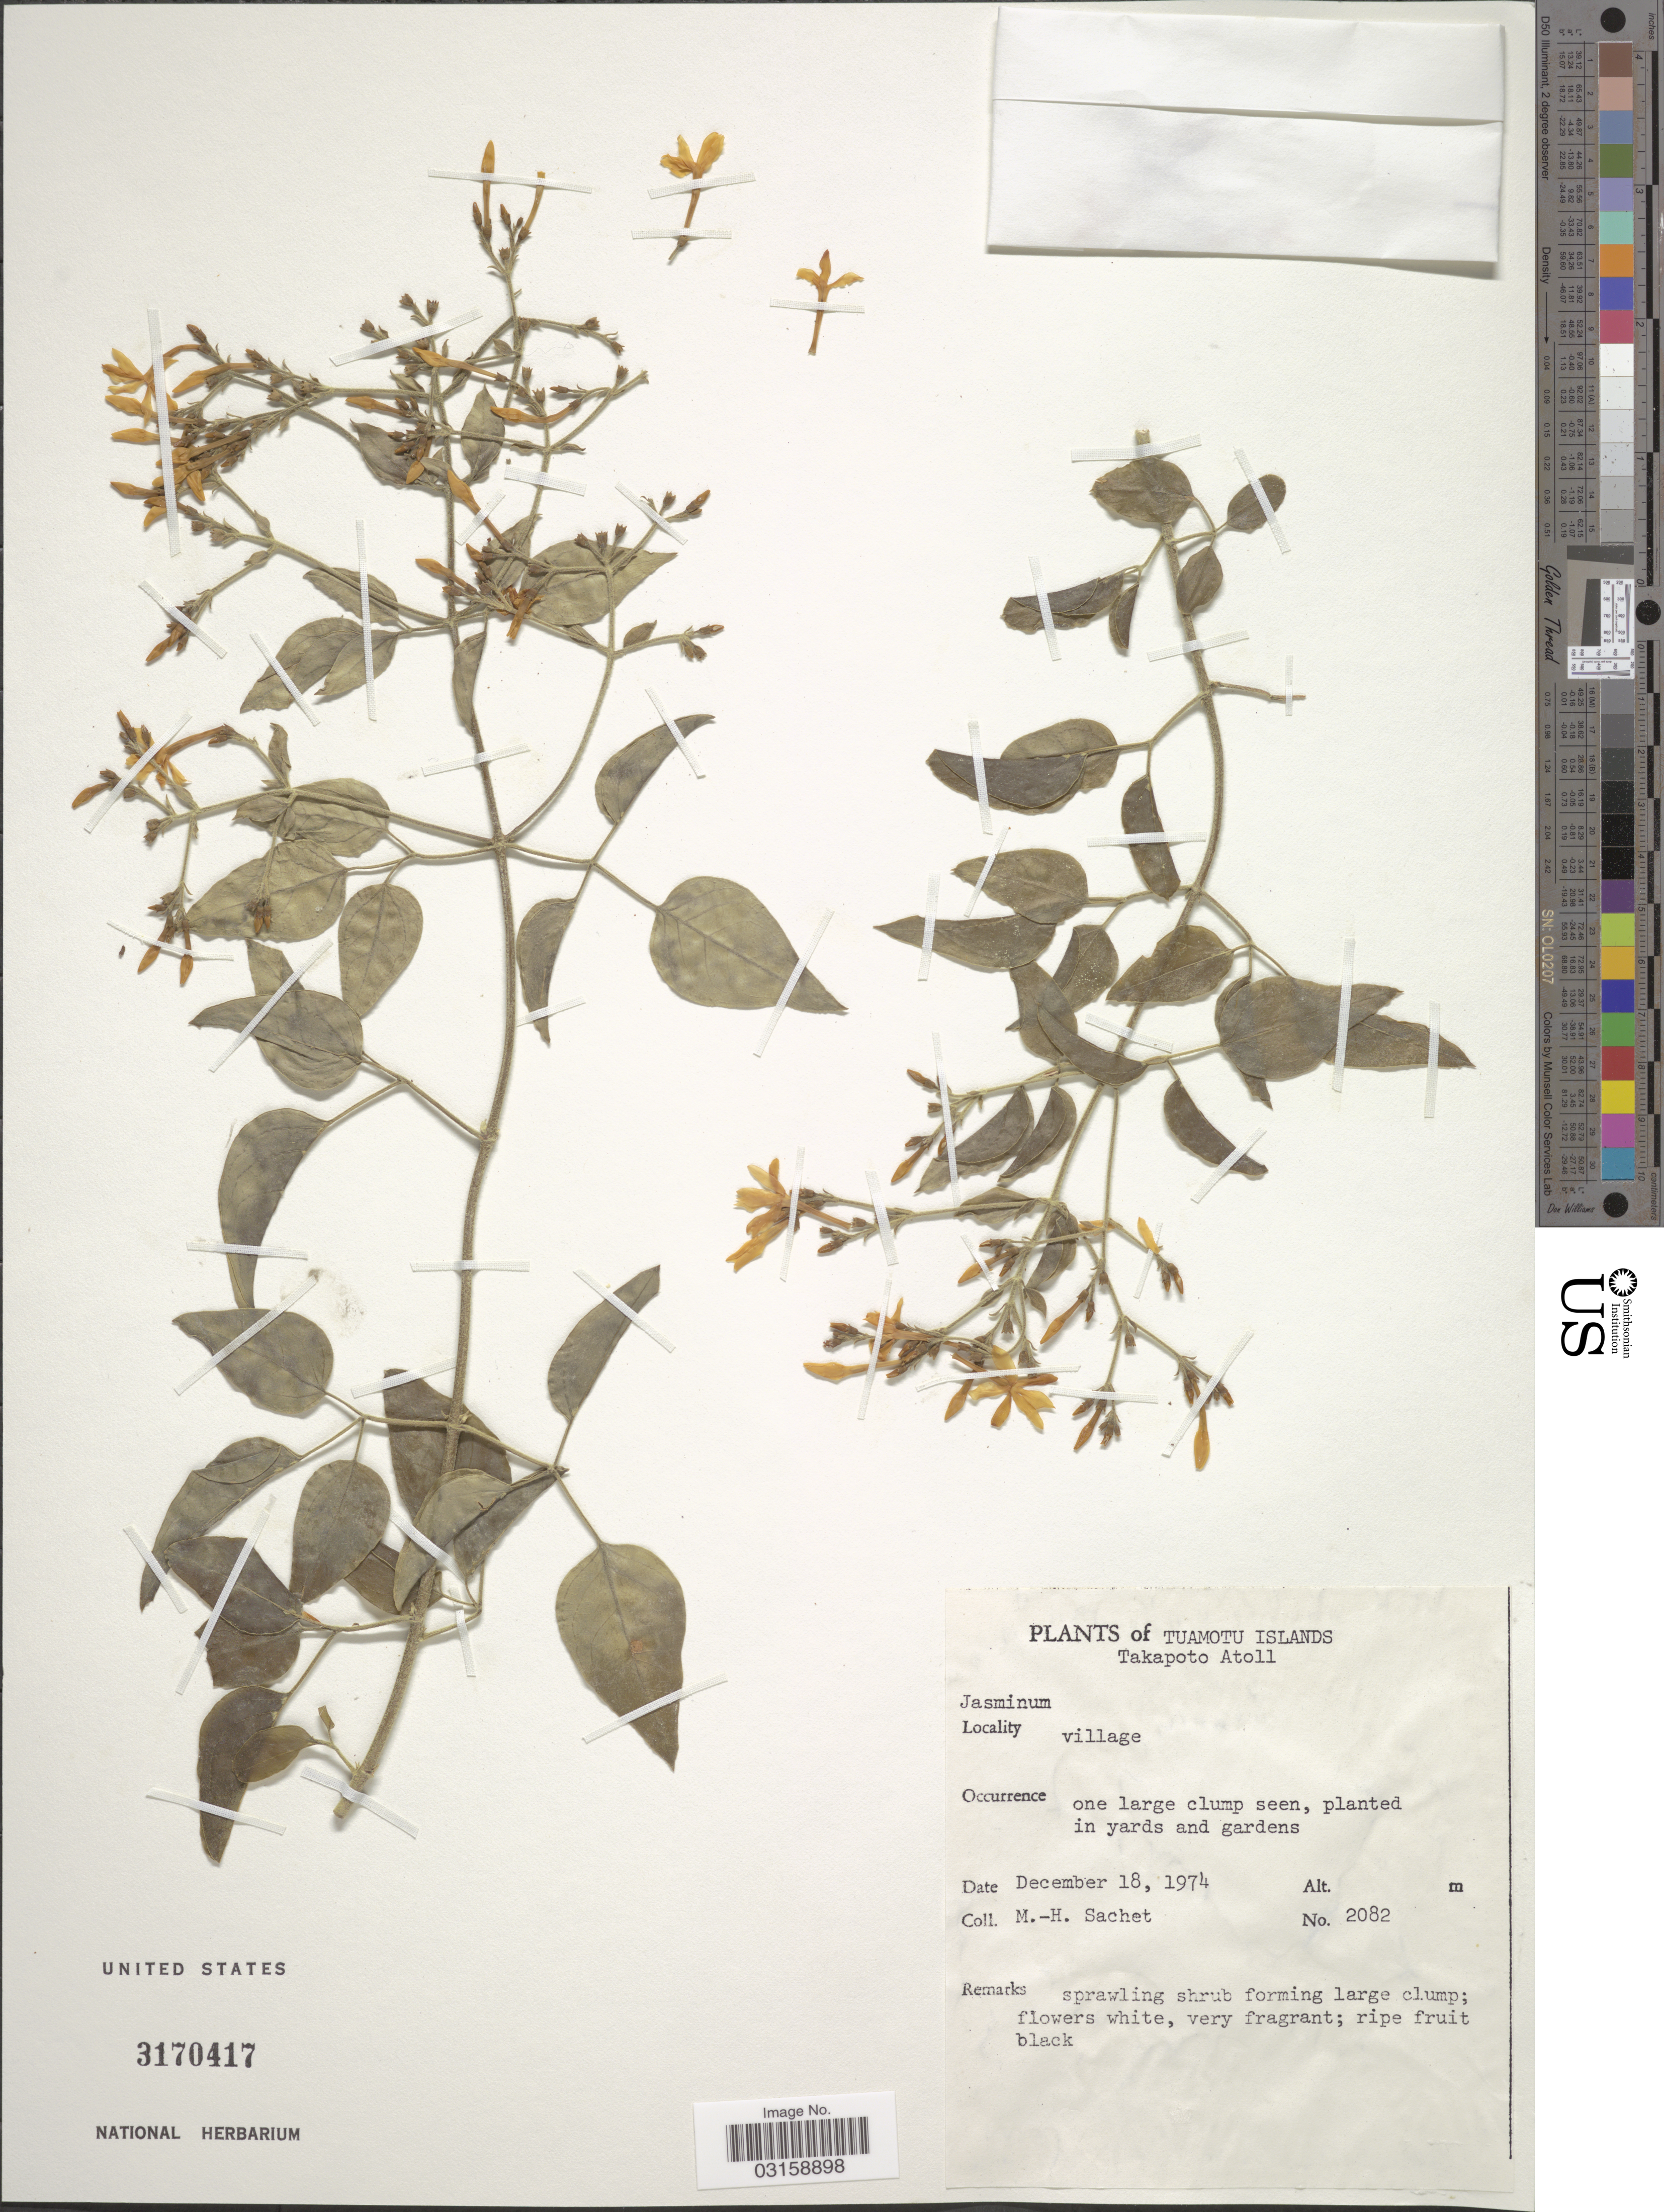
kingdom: Plantae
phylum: Tracheophyta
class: Magnoliopsida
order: Lamiales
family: Oleaceae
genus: Jasminum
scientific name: Jasminum sp.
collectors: M.-H. Sachet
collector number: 2082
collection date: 1974-12-18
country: French Polynesia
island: Takapoto Atoll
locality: Tuamotu Islands. Takapoto Atoll. Village.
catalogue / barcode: US 3170417